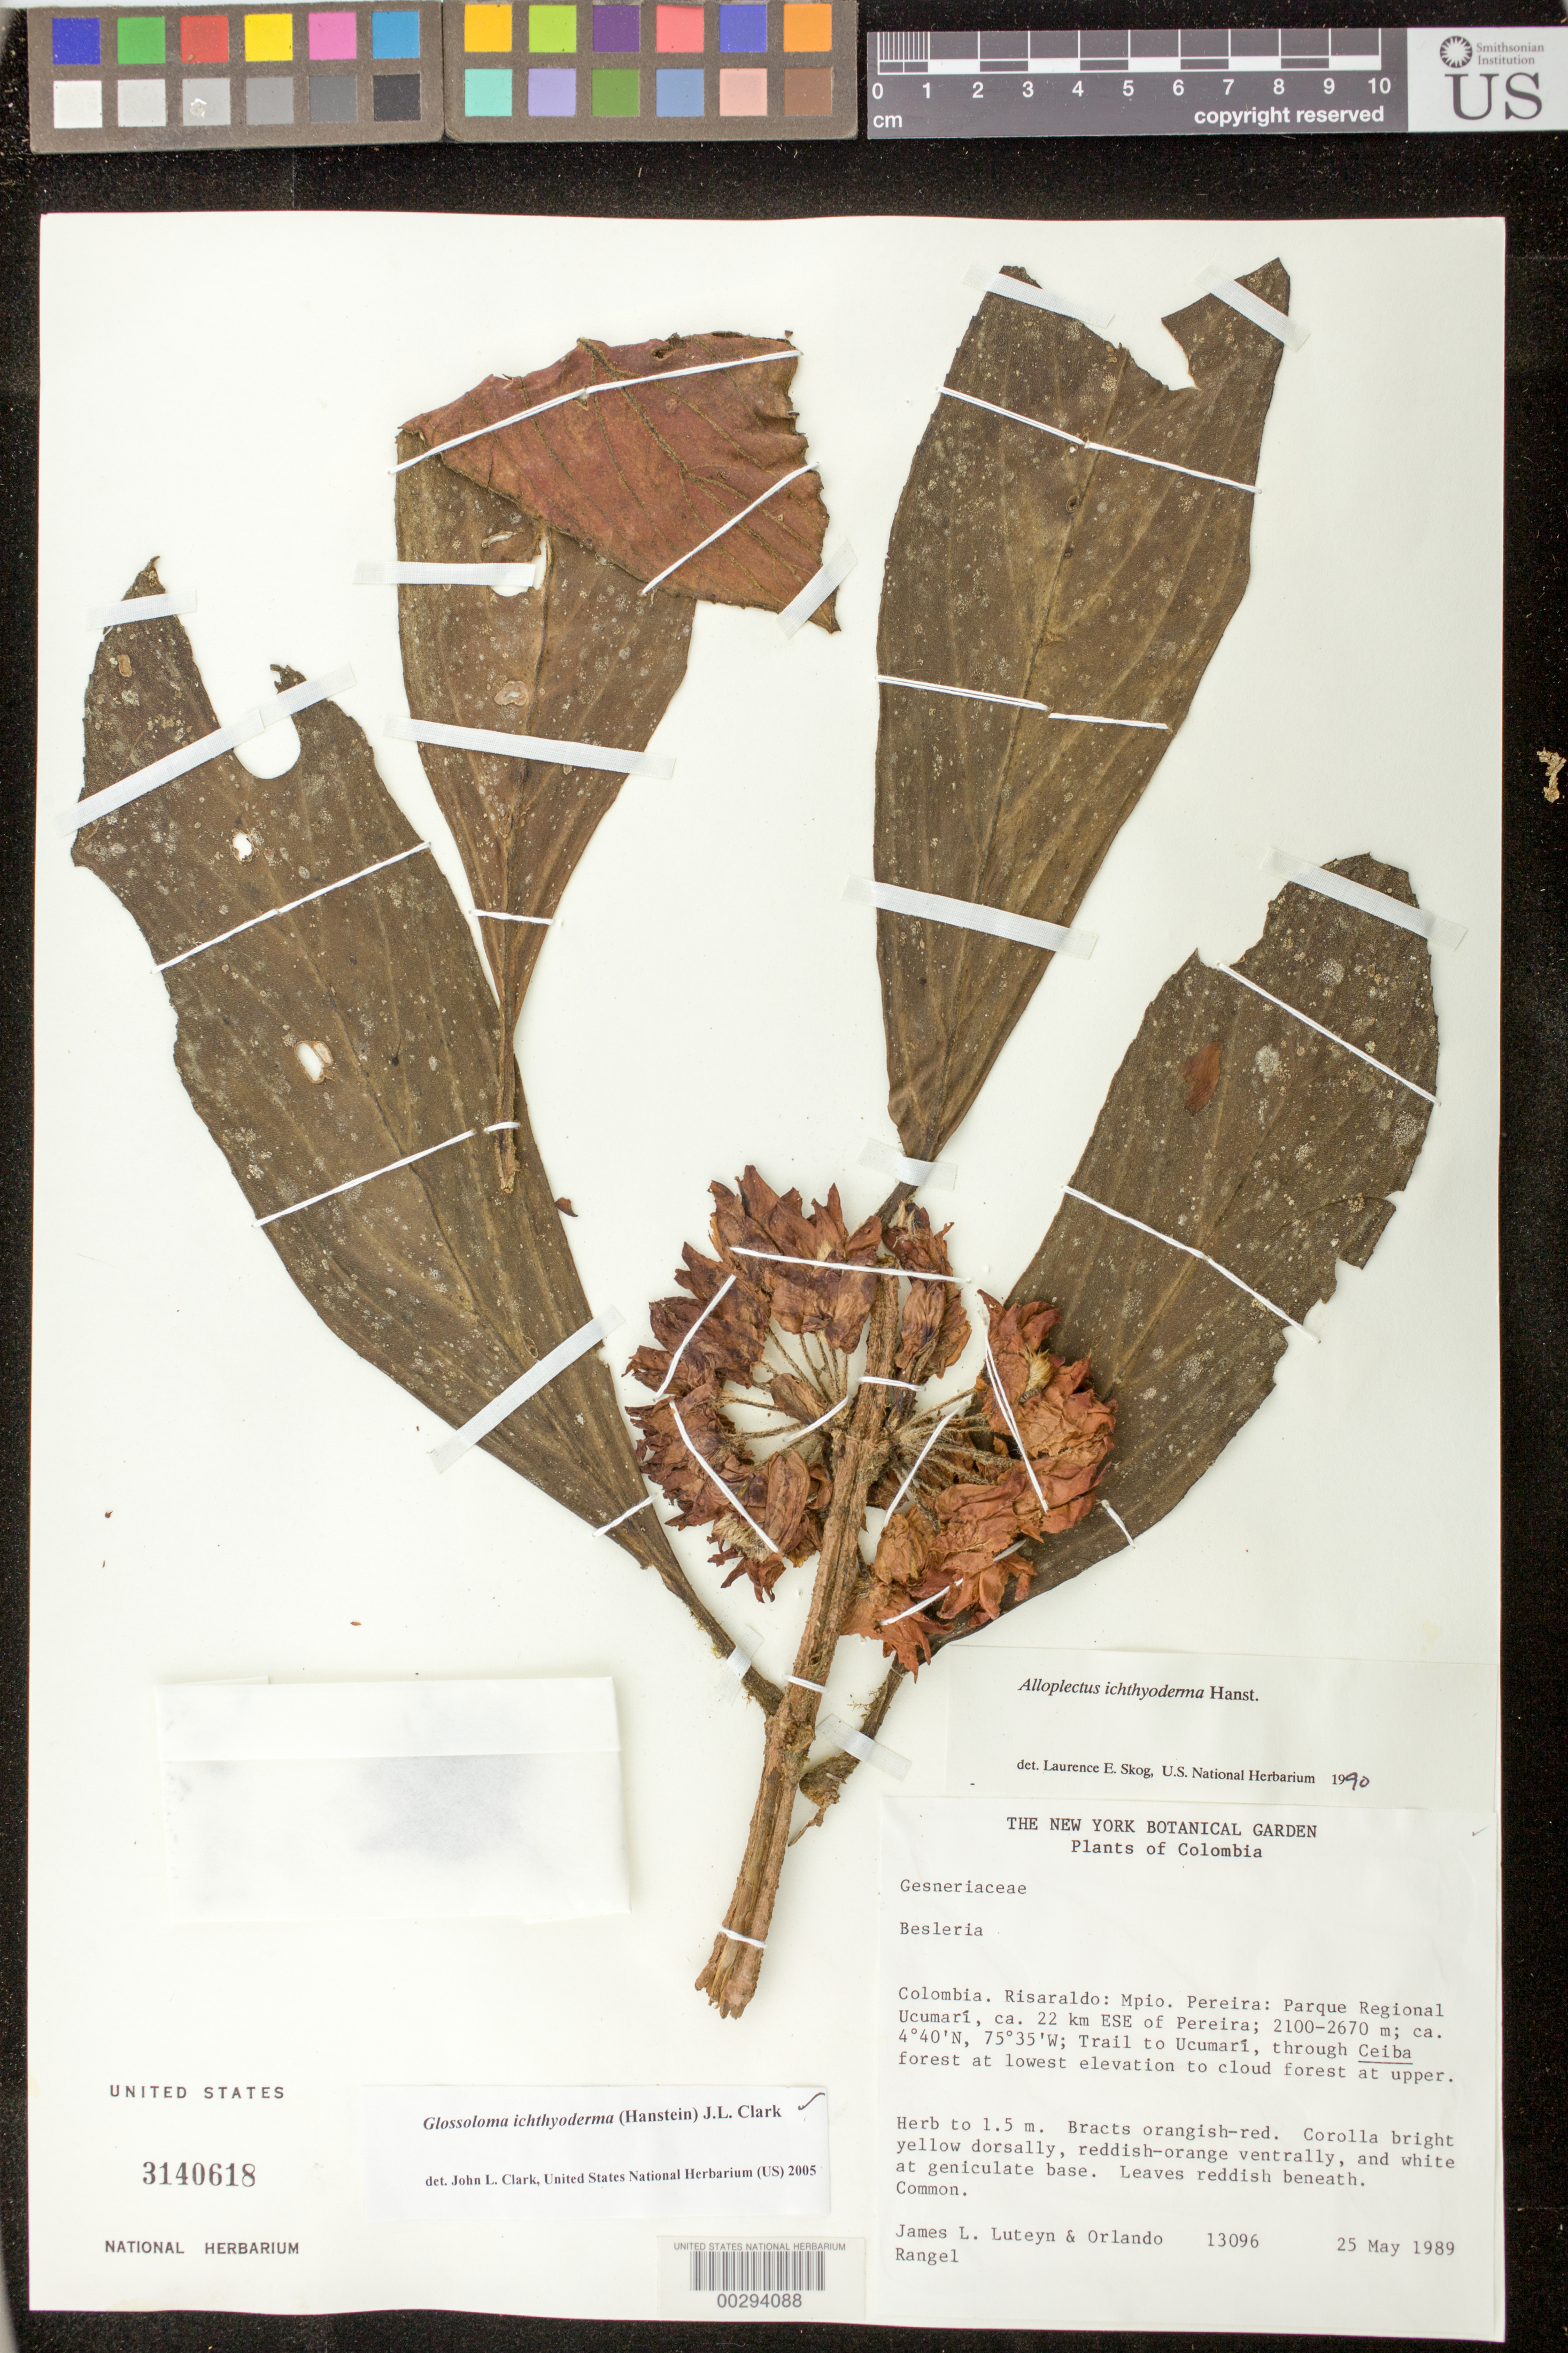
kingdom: Plantae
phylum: Tracheophyta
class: Magnoliopsida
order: Lamiales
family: Gesneriaceae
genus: Glossoloma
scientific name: Glossoloma ichthyoderma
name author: (Hanst.) J.L. Clark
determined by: Clark, J. L., (SEL), The Marie Selby Botanical Garden (UNITED STATES)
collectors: J. L. Luteyn & J. O. Rangel Ch.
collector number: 13096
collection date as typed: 25 May 1989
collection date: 1989-05-25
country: Colombia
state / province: Risaralda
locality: Mun. of Pereira, Parque Regional Ucumari, ca 22 km ESE of Pereira, trail to Ucumari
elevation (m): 2100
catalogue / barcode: US 3140618